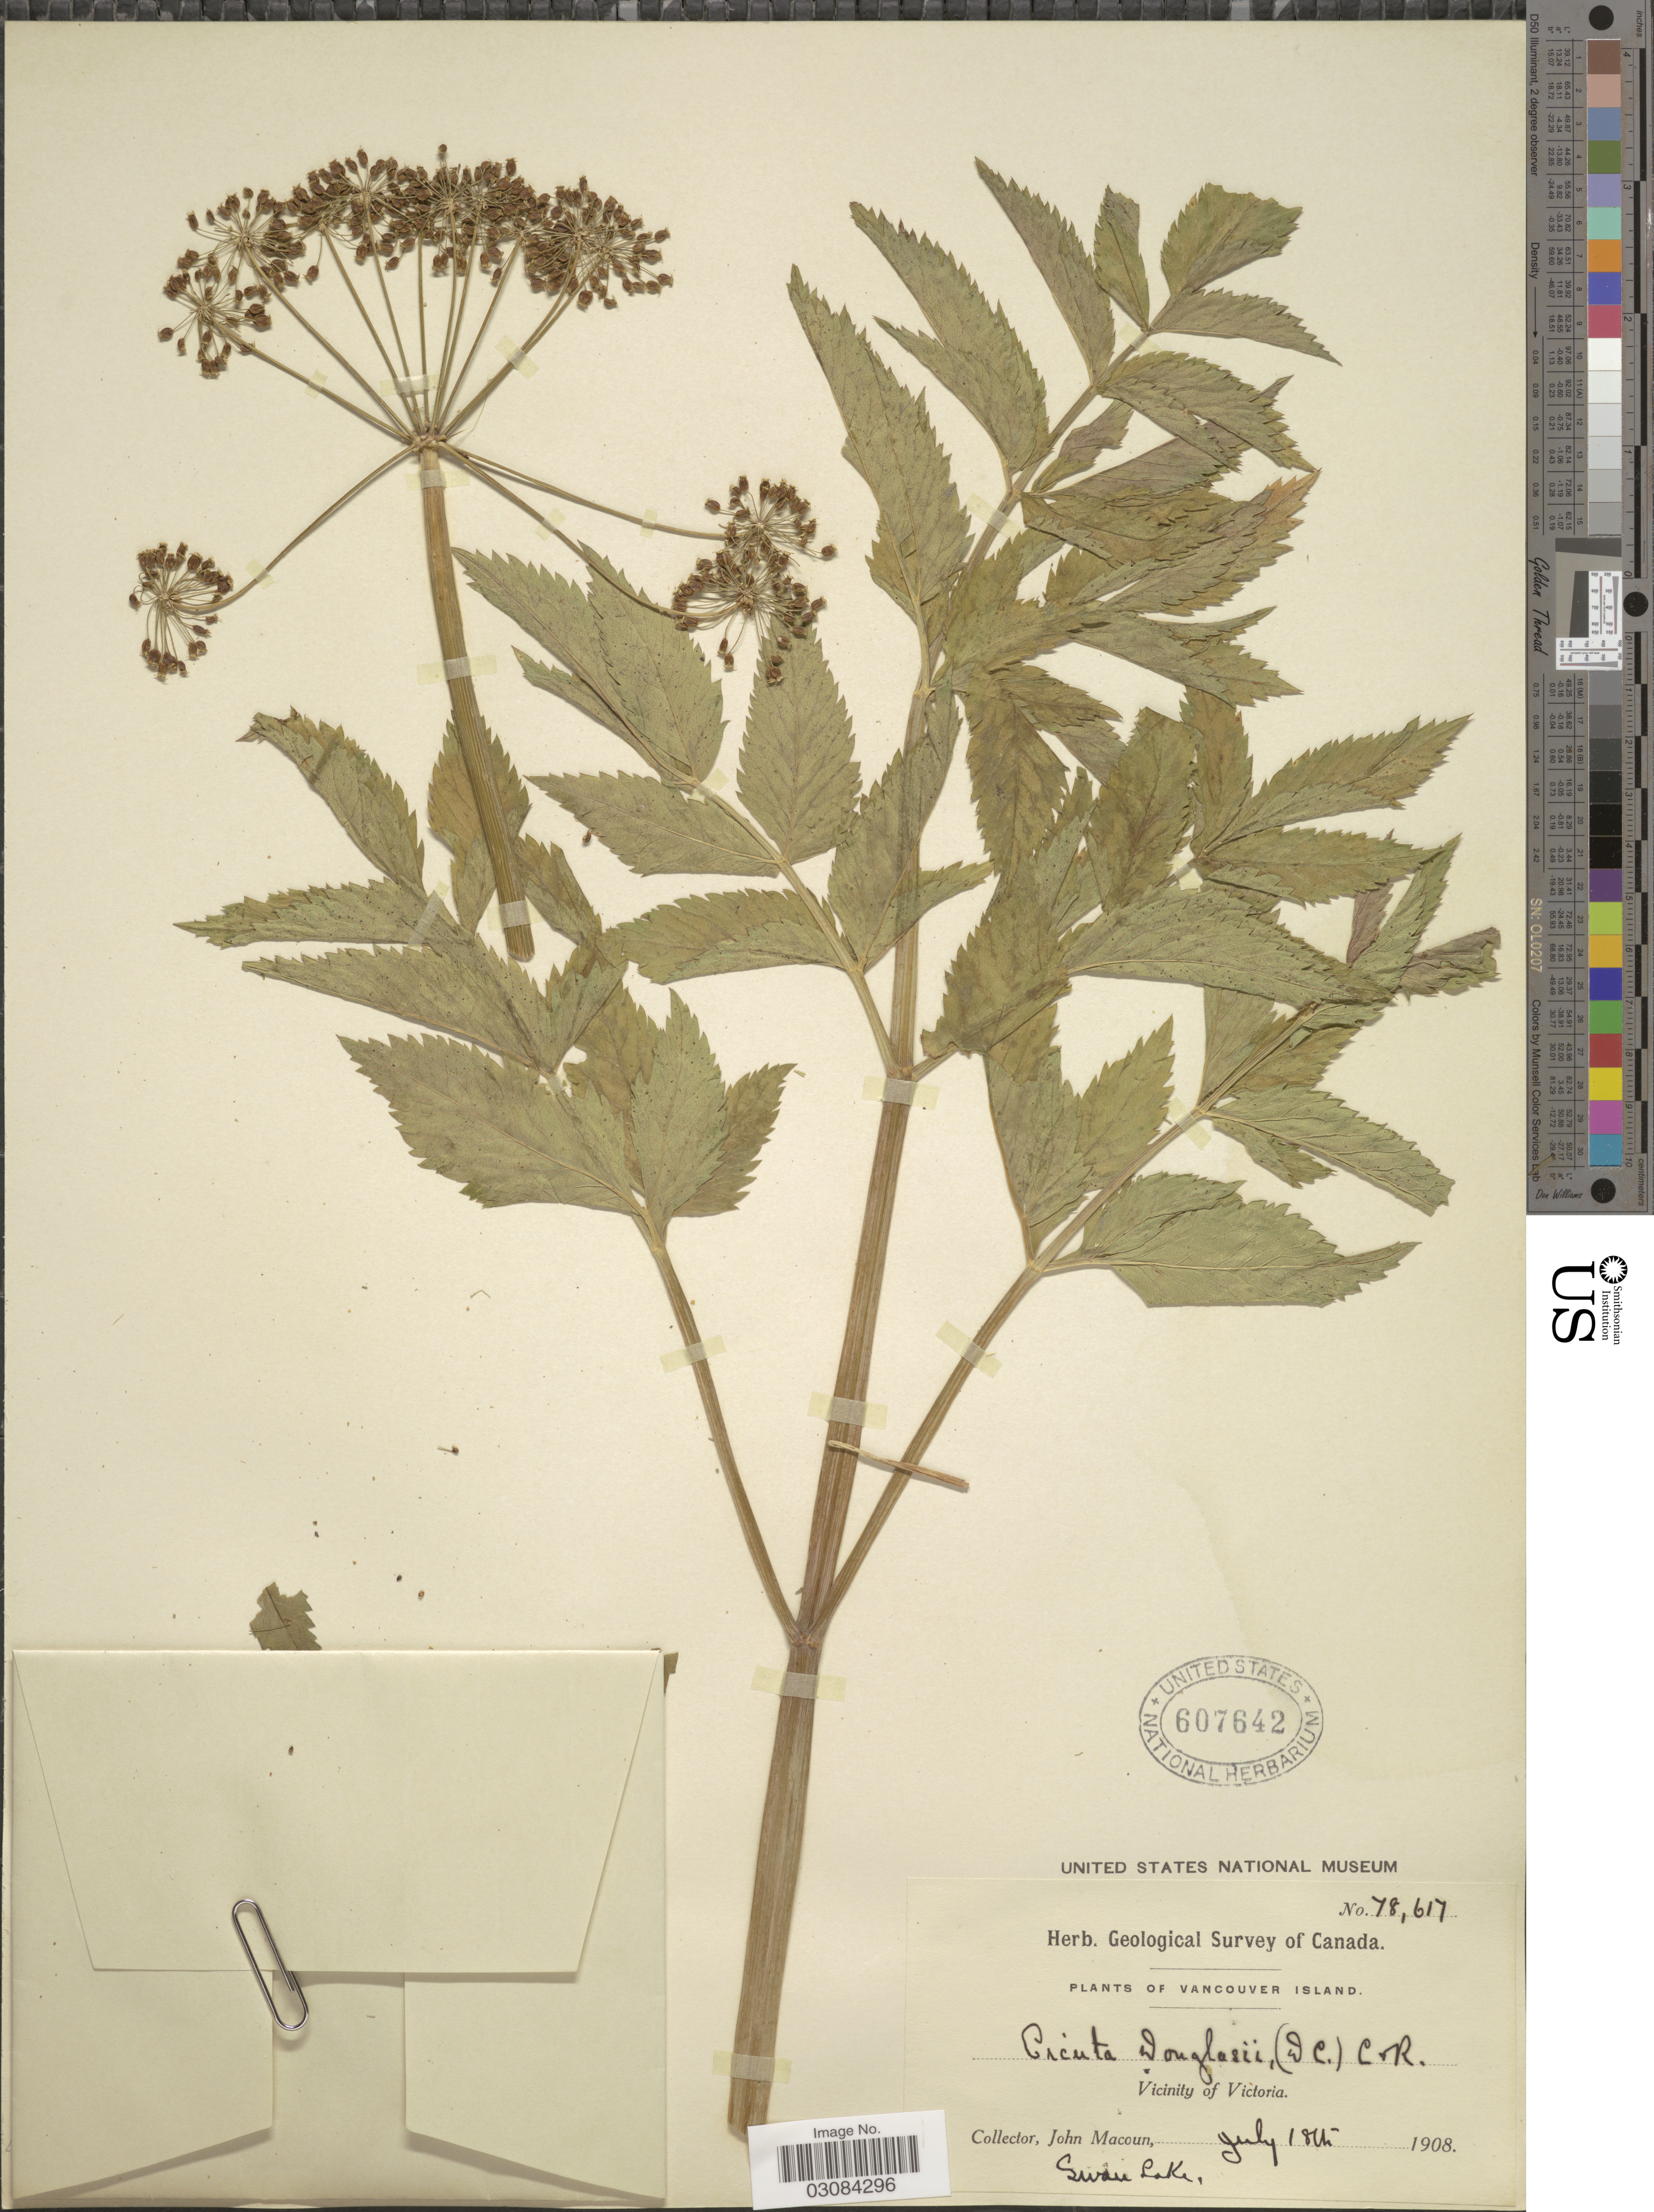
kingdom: Plantae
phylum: Tracheophyta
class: Magnoliopsida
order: Apiales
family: Apiaceae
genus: Cicuta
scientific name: Cicuta douglasii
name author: (DC.) J.M. Coult. & Rose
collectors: J. Macoun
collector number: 78617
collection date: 1908-07-18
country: Canada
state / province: British Columbia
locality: Vancouver Island. Vicinity of Victoria. Swan Lake.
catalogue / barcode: US 607642